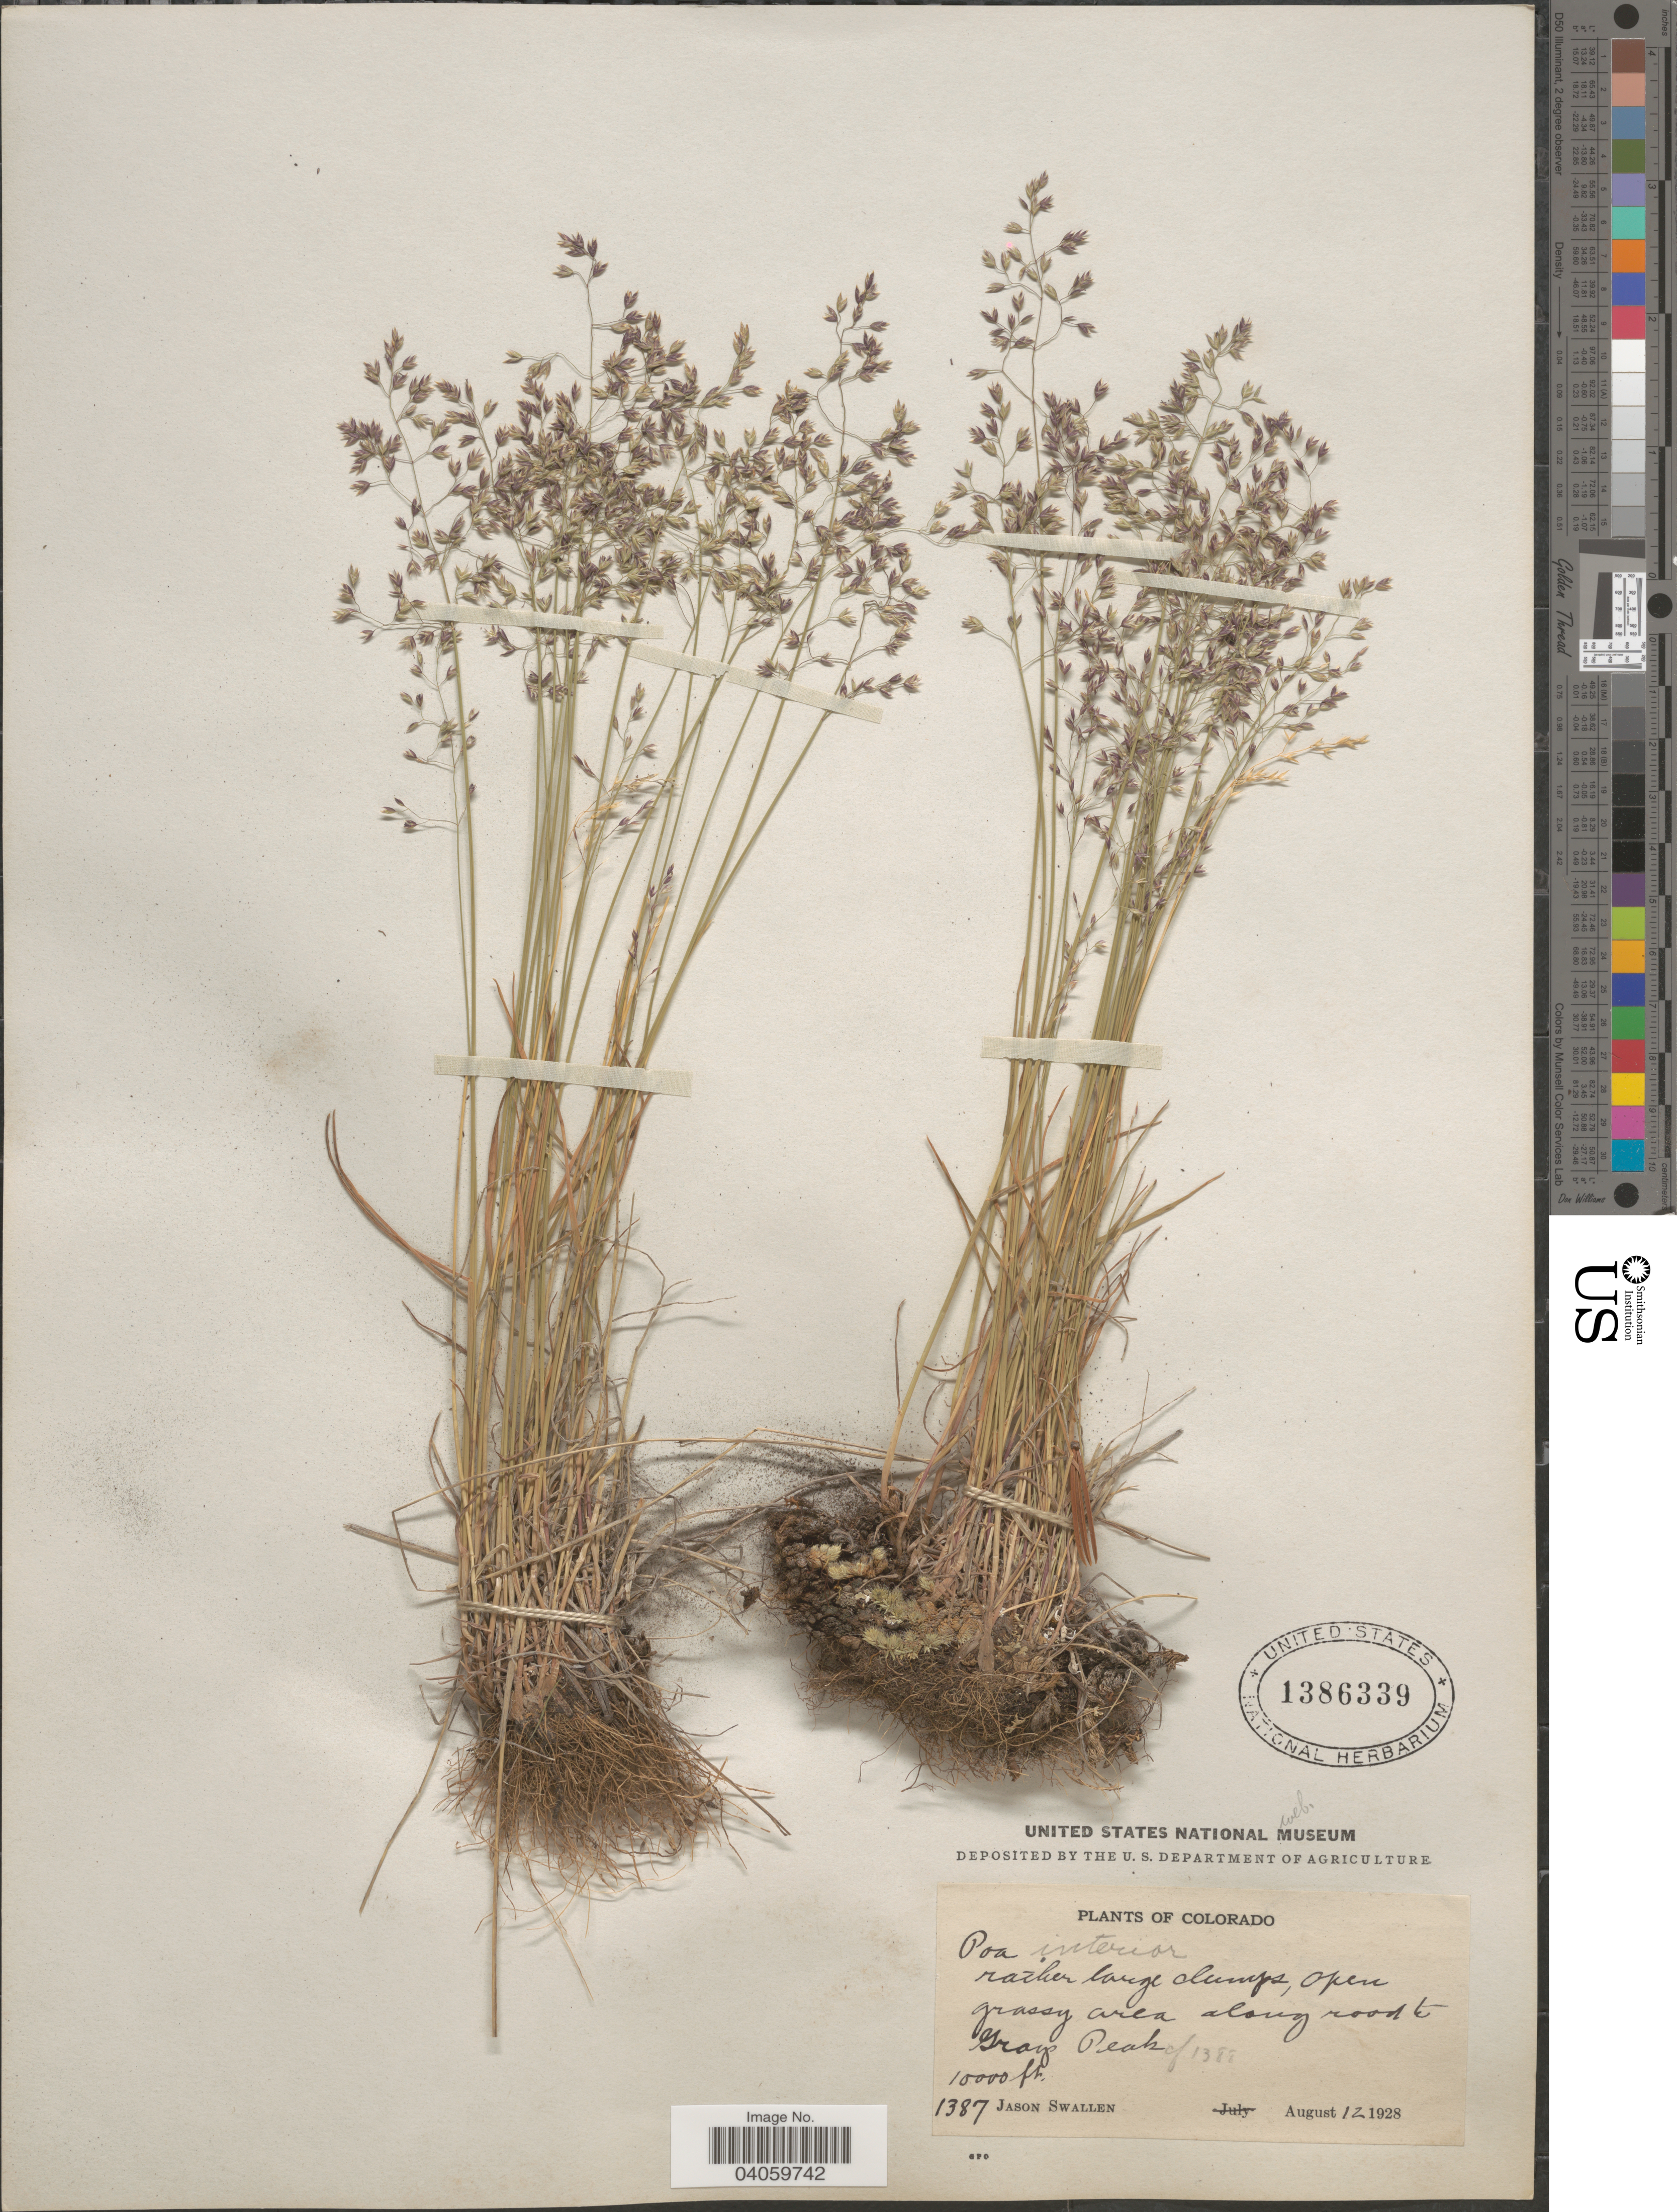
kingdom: Plantae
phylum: Tracheophyta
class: Liliopsida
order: Poales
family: Poaceae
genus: Poa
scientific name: Poa interior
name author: Rydb.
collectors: J. R. Swallen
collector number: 1387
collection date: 1928-08-12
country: United States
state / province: Colorado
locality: Open grassy area along road to Grays Peak.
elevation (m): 3048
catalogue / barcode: US 1386339